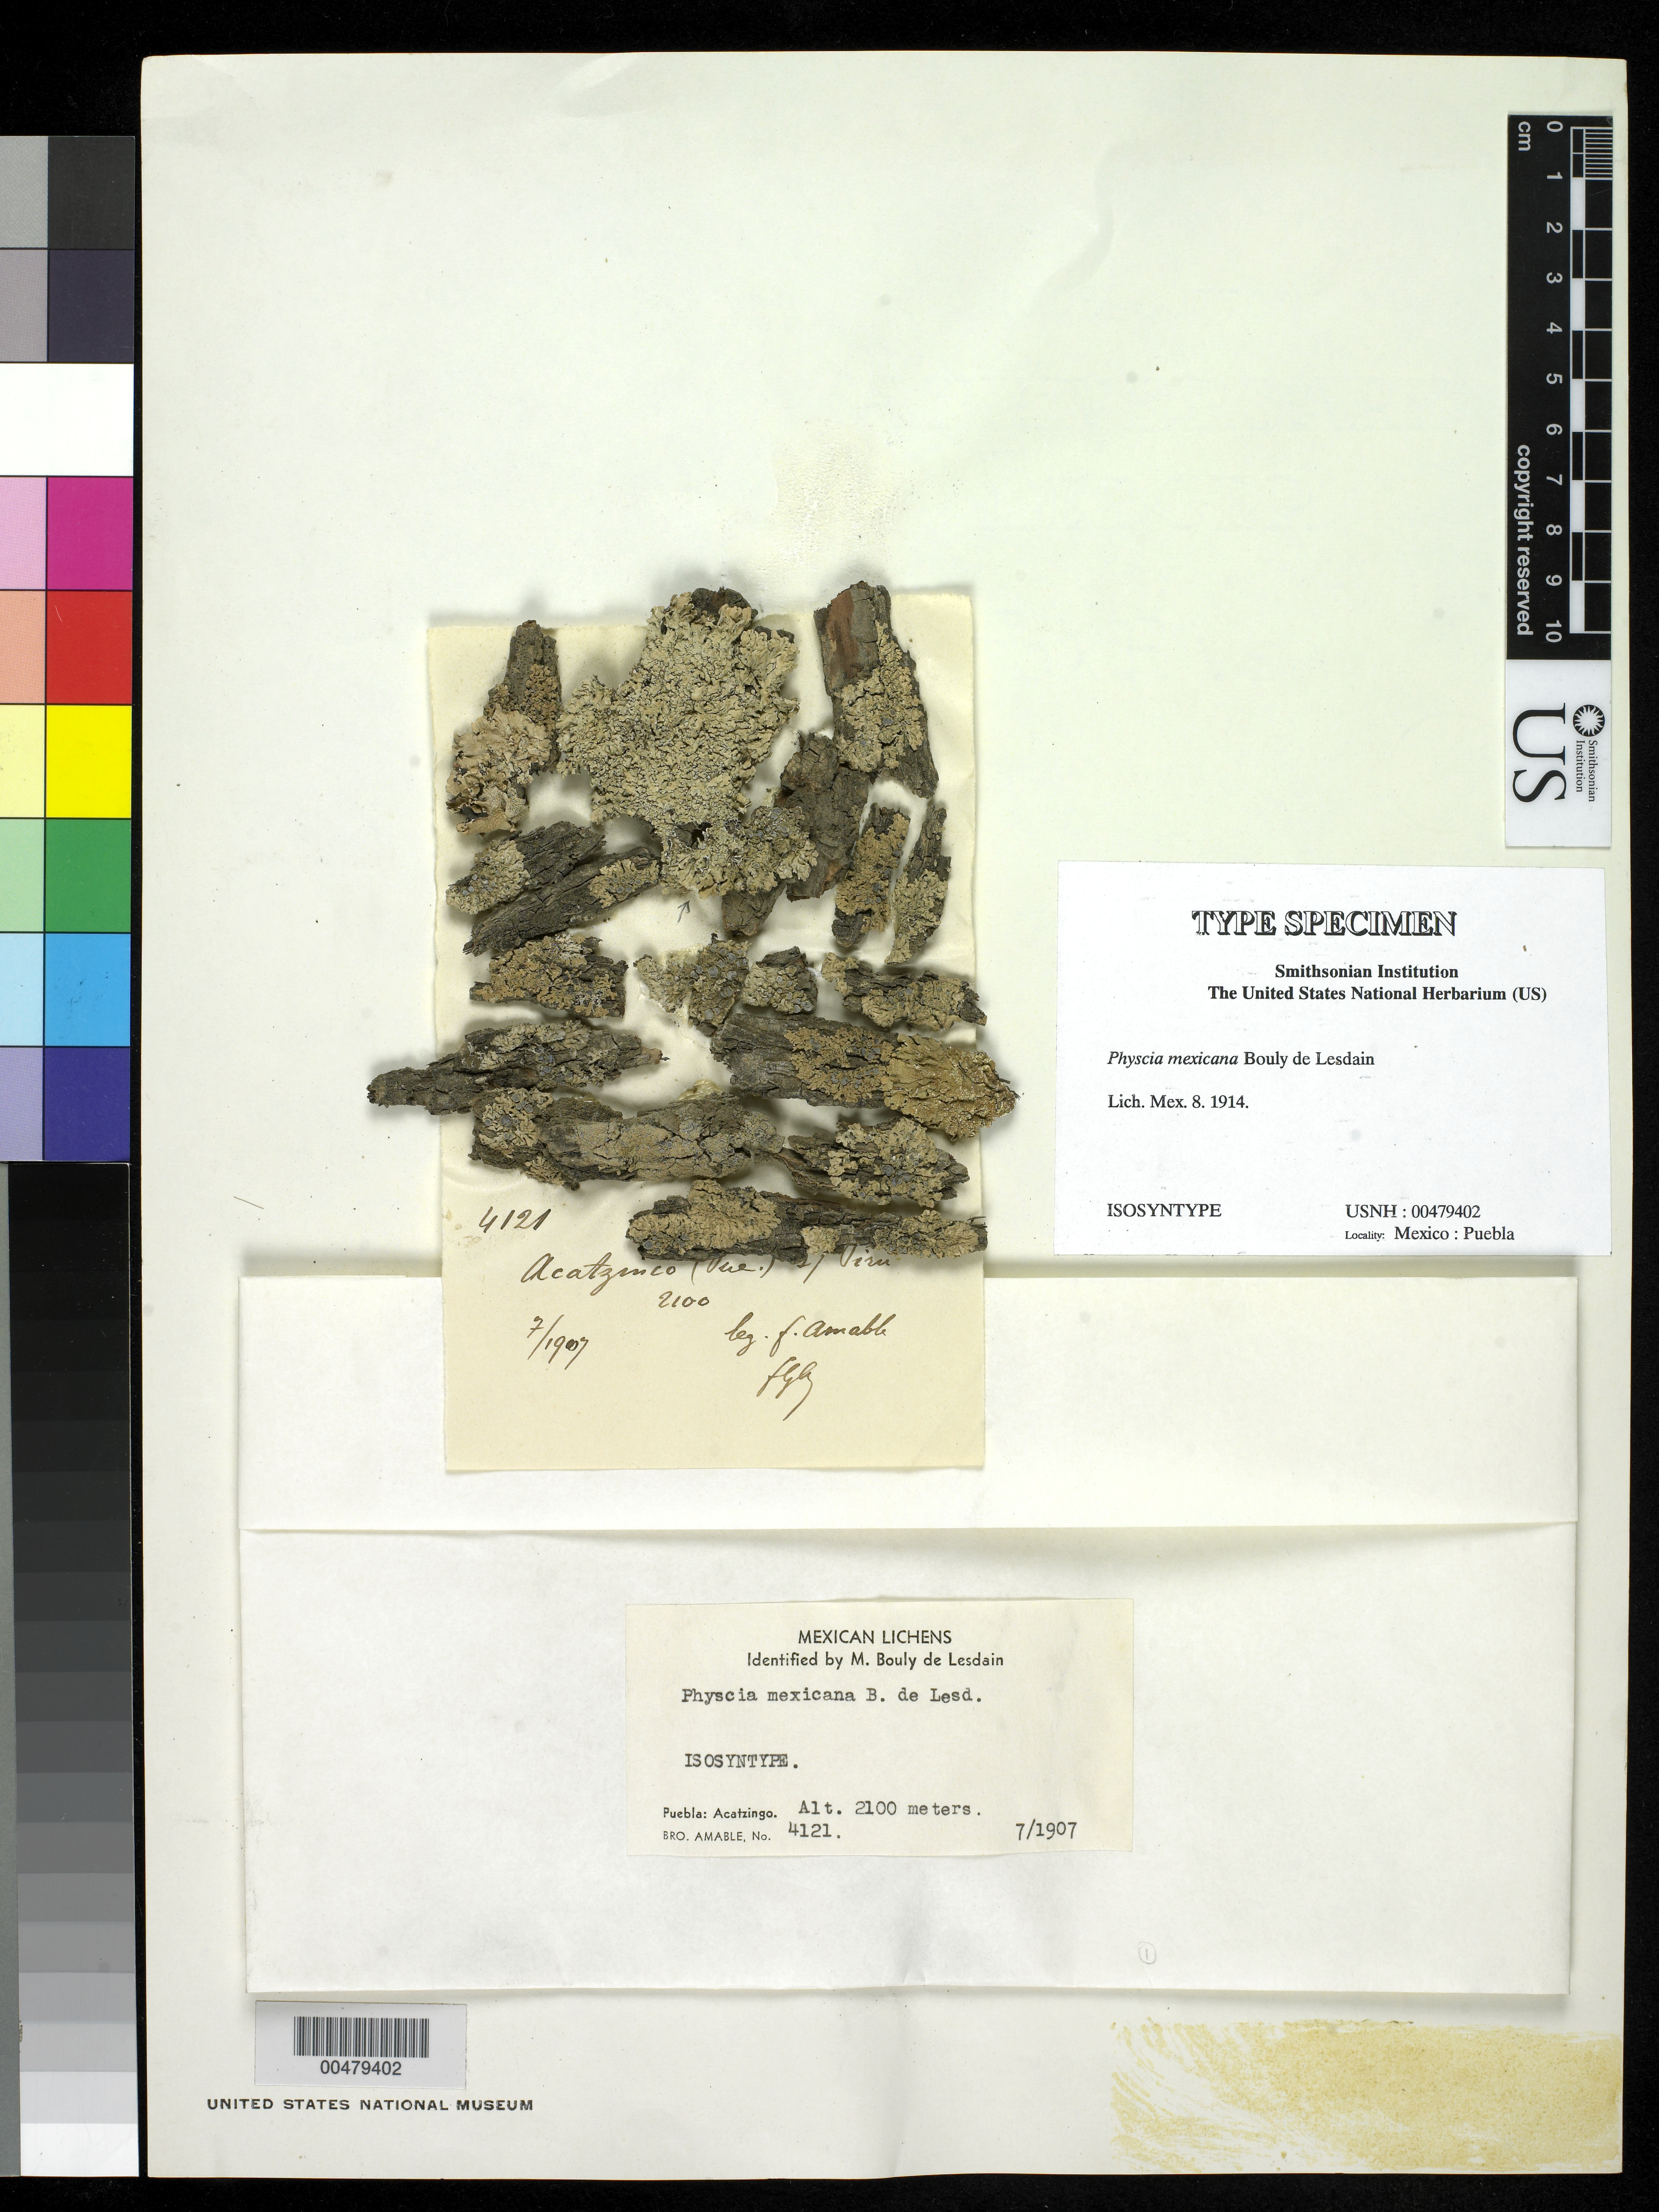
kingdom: Fungi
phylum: Ascomycota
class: Lecanoromycetes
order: Caliciales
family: Physciaceae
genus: Physcia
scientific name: Physcia mexicana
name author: B. de Lesd.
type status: Isosyntype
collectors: B. Amable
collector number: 4121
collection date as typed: Jul 1907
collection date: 1907-07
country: Mexico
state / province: Puebla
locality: Acatzingo.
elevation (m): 2100